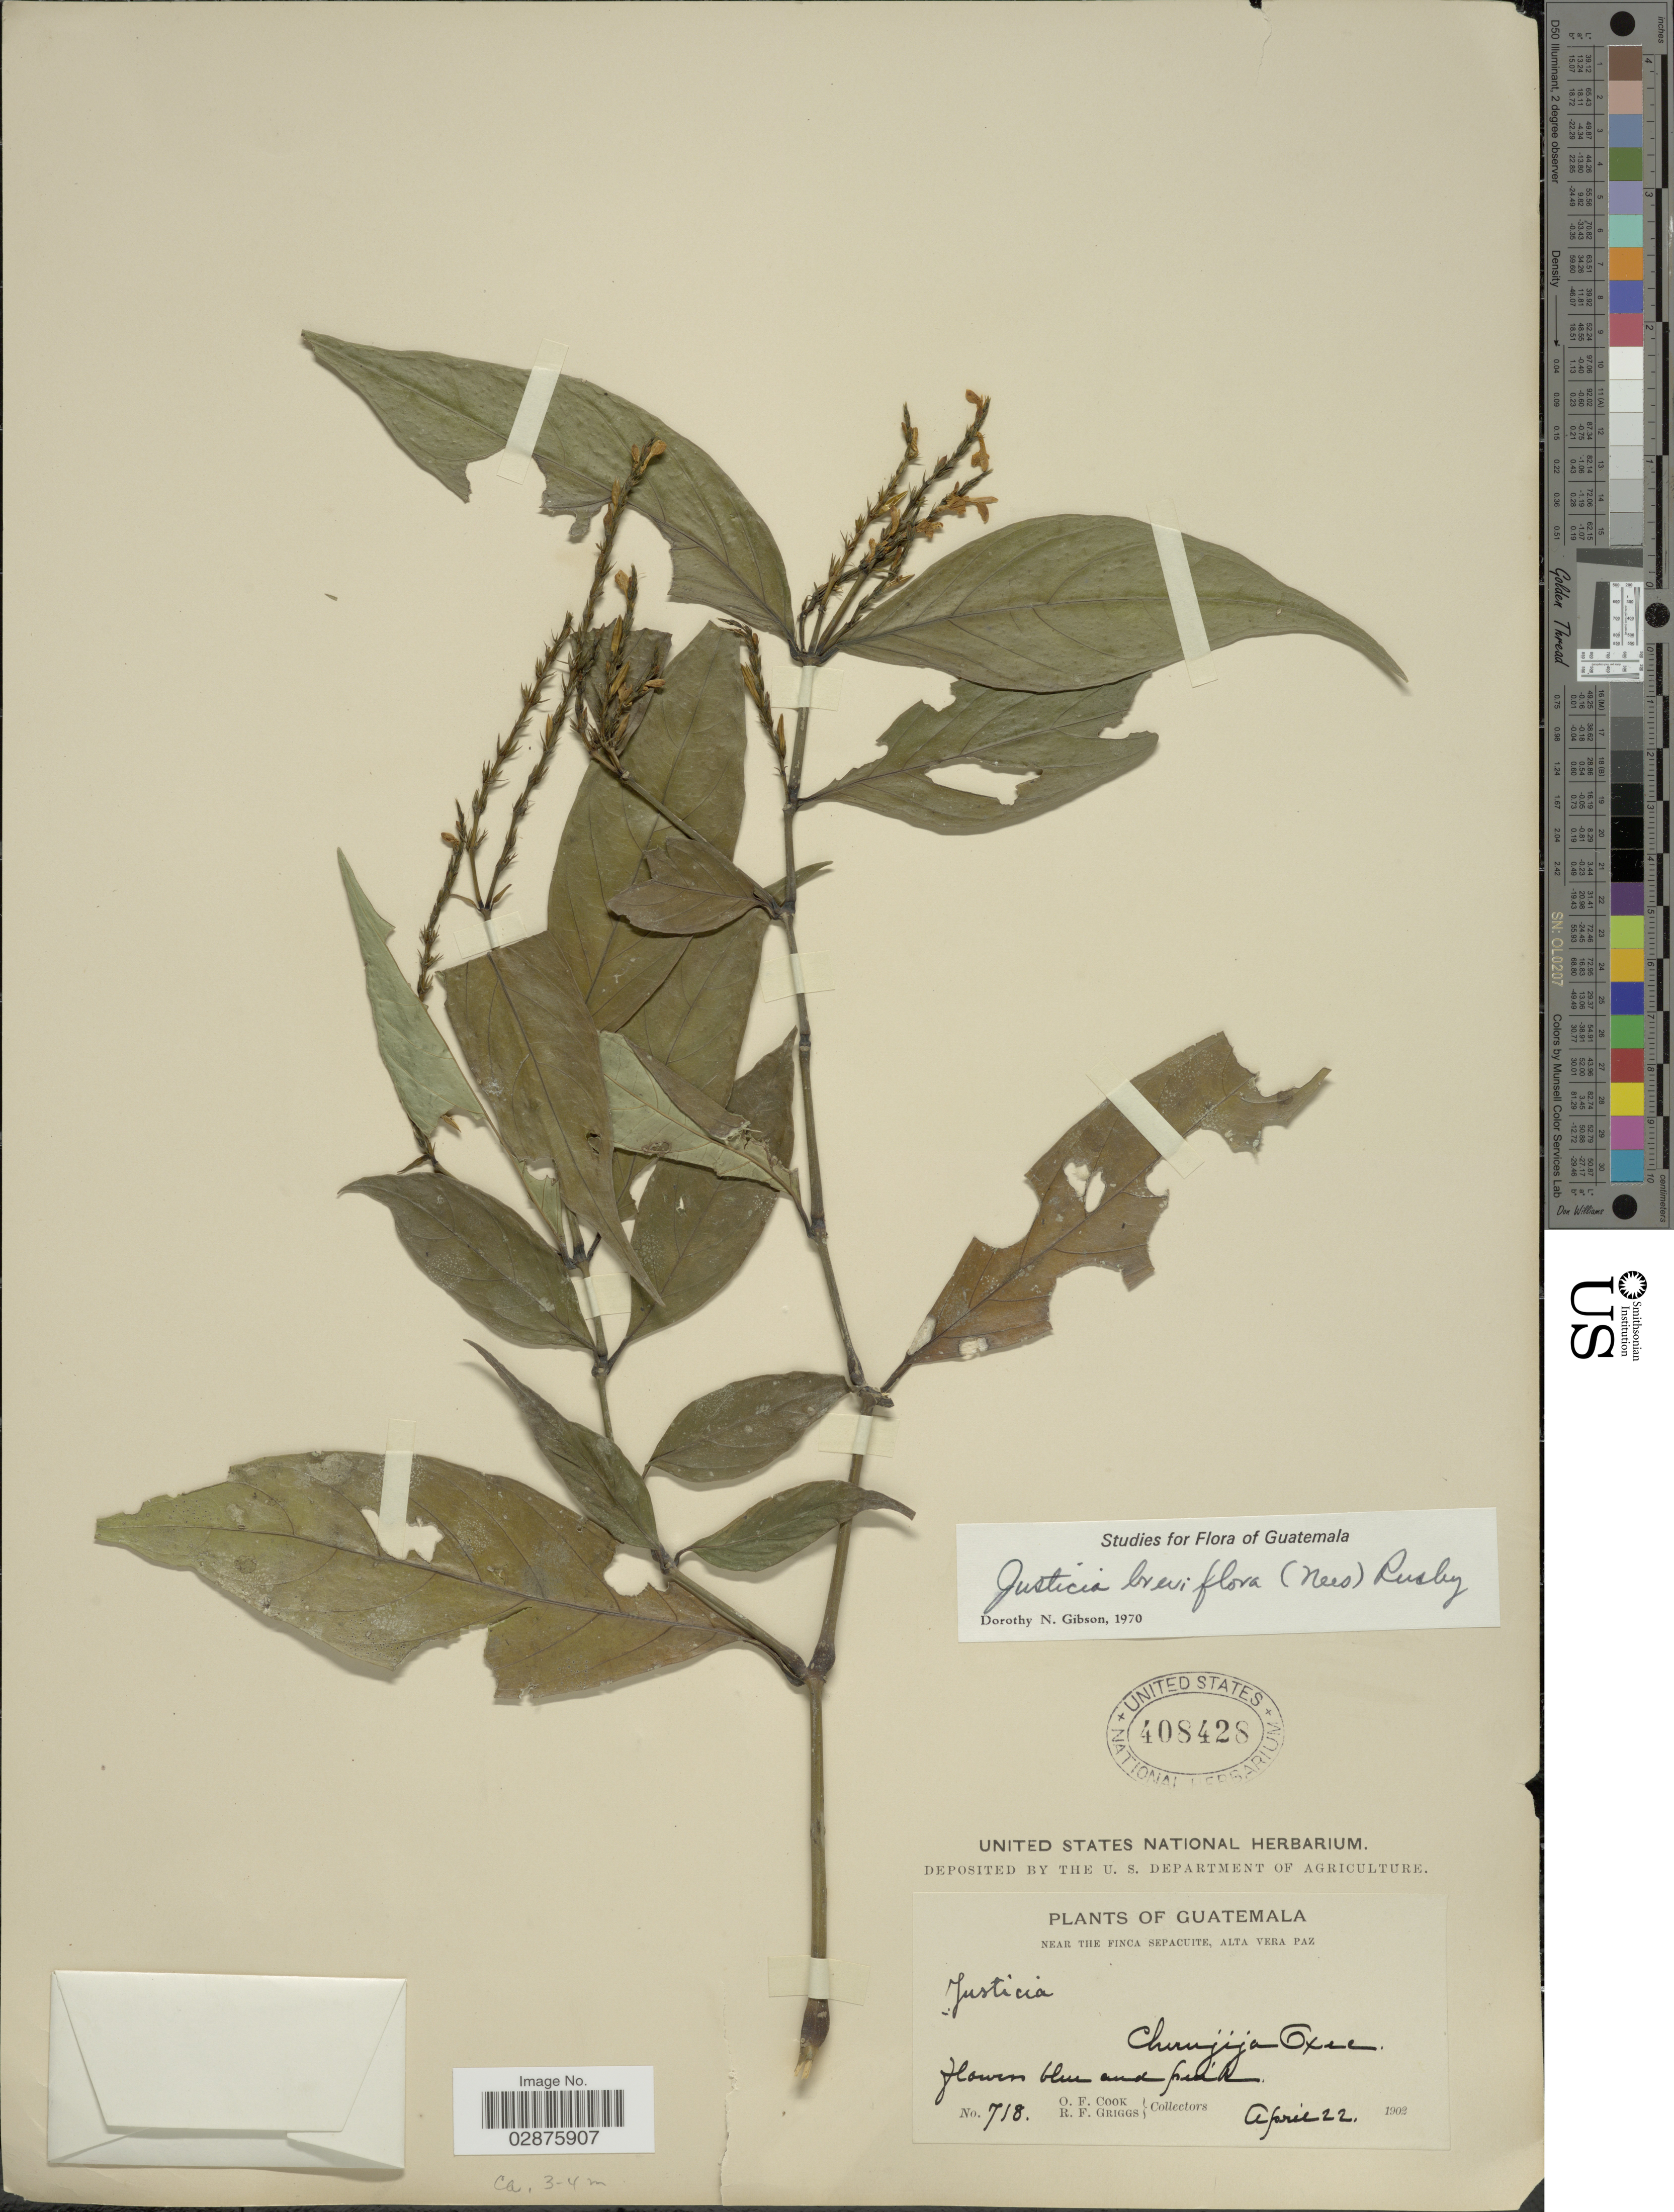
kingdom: Plantae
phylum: Tracheophyta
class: Magnoliopsida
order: Lamiales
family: Acanthaceae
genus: Justicia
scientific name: Justicia breviflora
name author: (Nees) Rusby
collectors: O. F. Cook & R. F. Griggs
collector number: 718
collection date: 1902-04-22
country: Guatemala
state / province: Alta Verapaz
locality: Near the Finca Sepacuite, Alta Vera Paz, Chirujija Oxce.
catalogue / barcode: US 408428